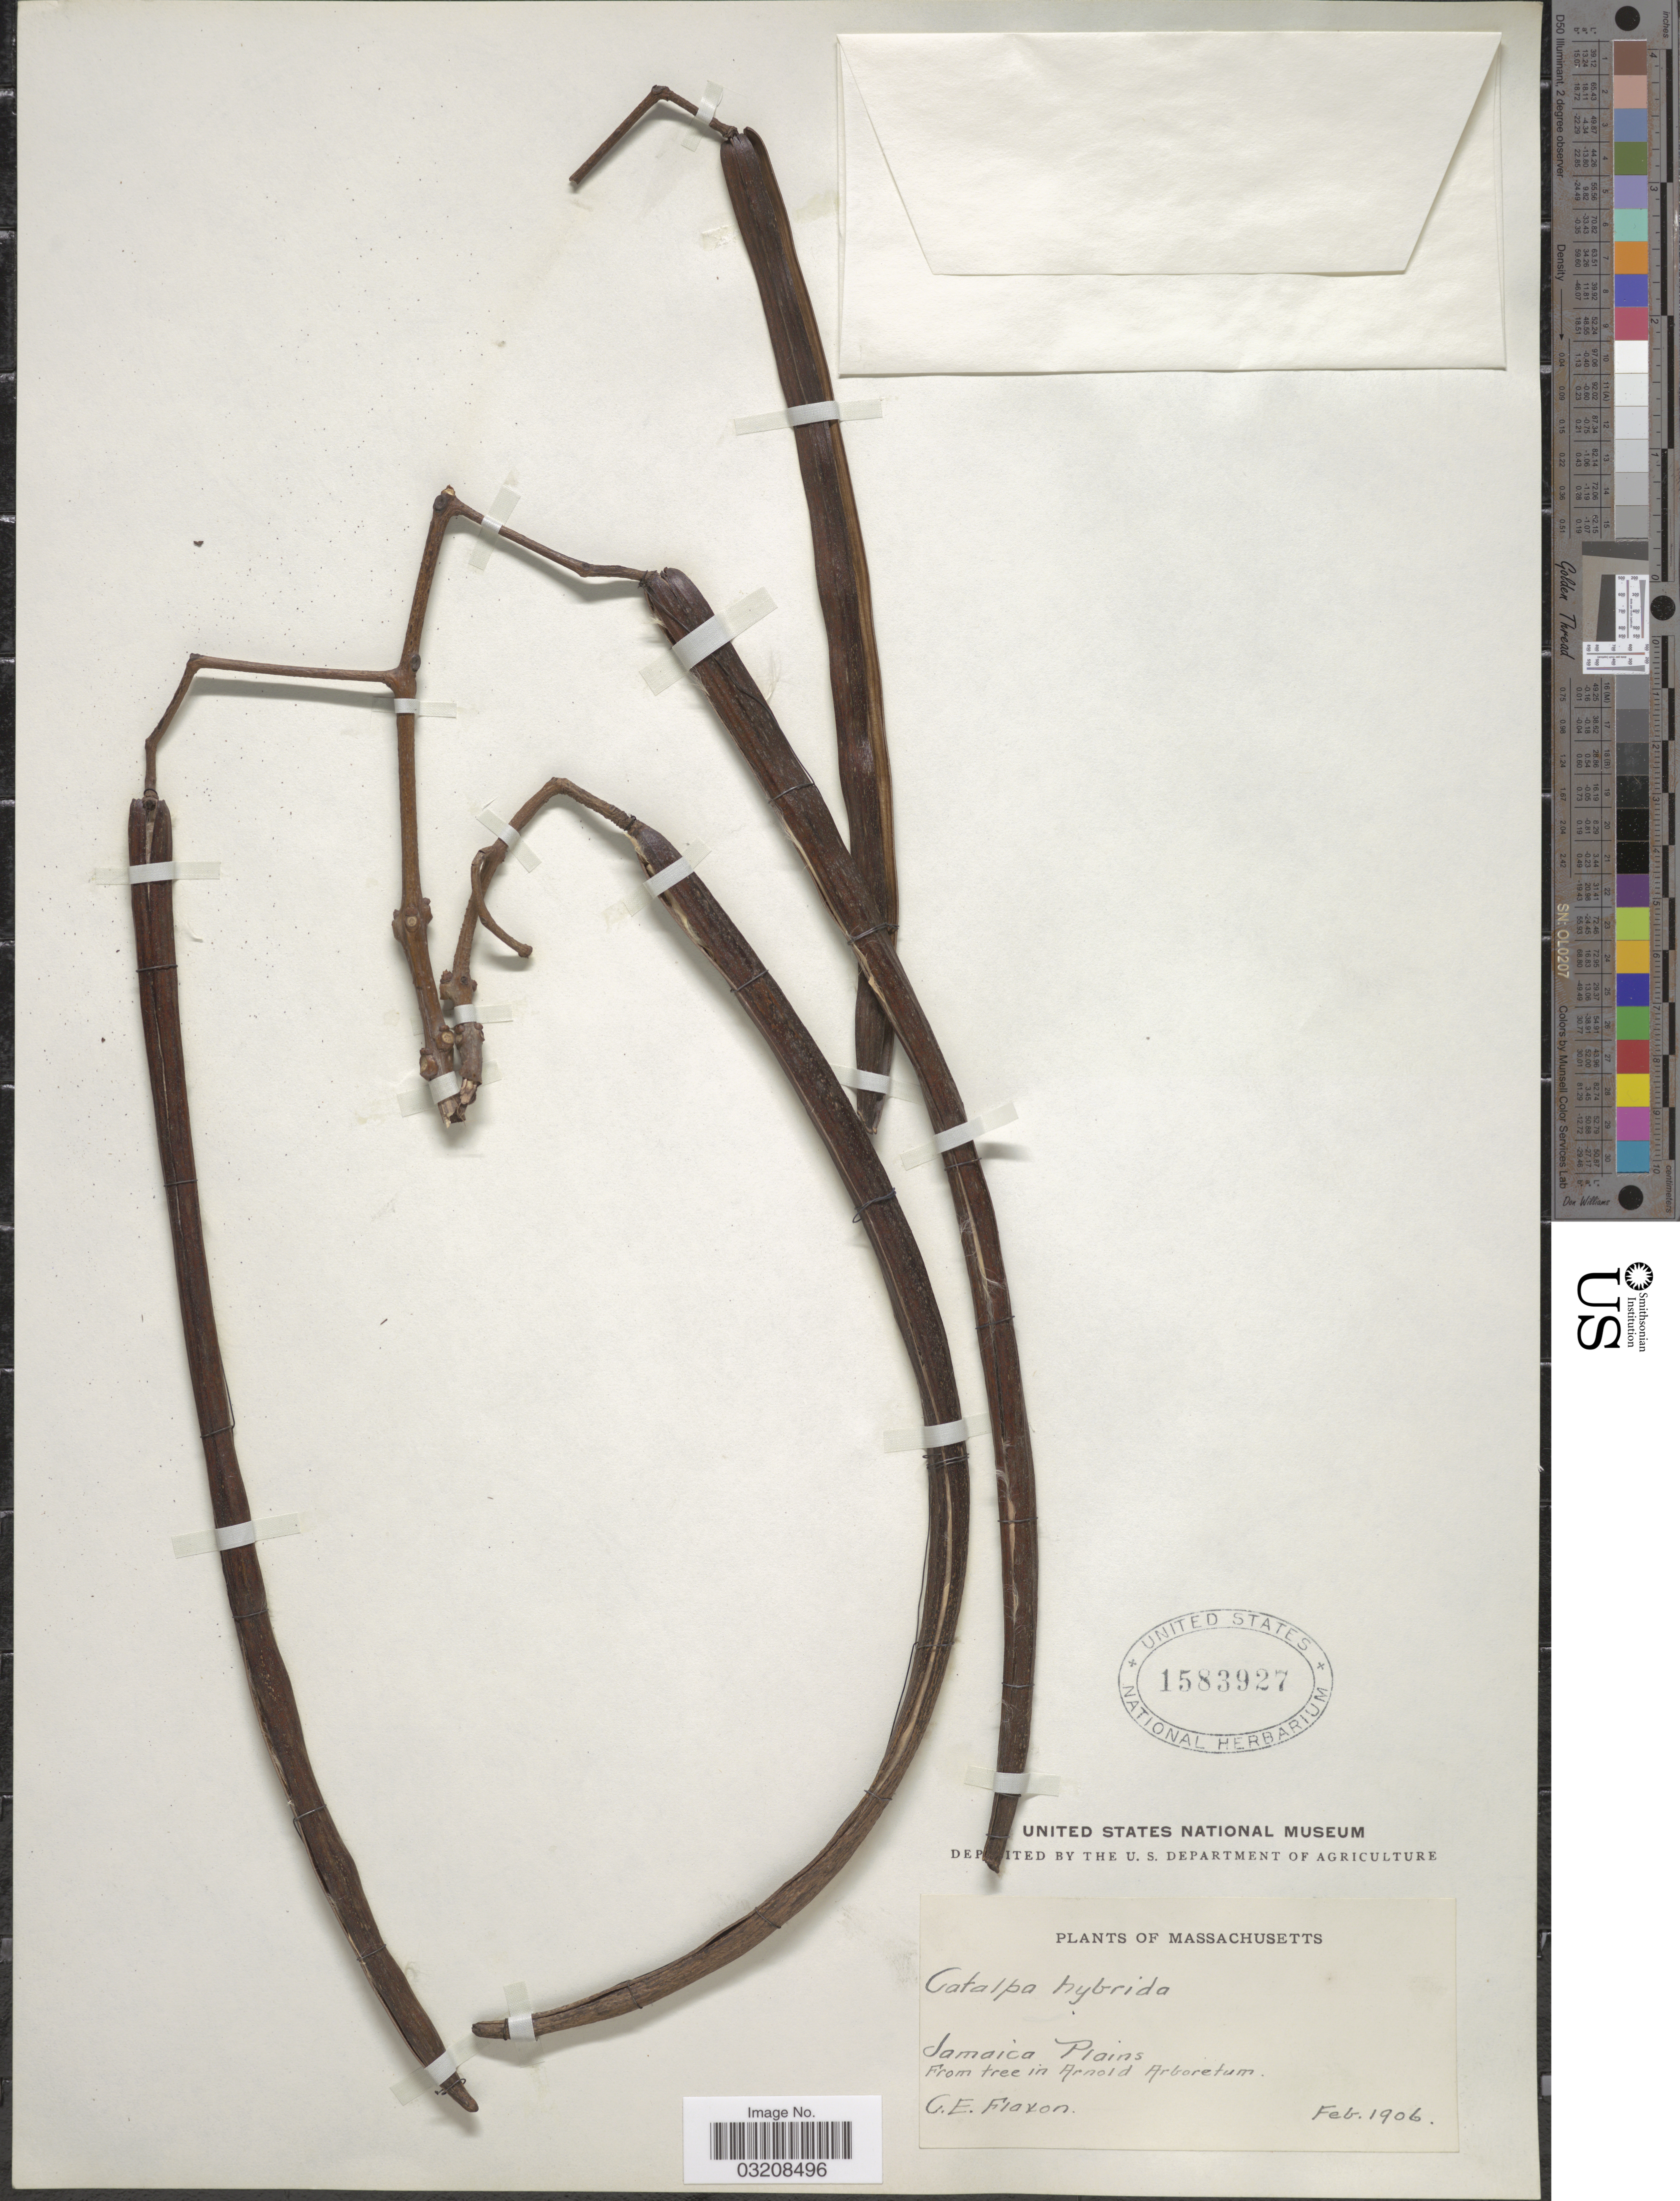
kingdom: Plantae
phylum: Tracheophyta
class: Magnoliopsida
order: Lamiales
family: Bignoniaceae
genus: Catalpa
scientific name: Catalpa hybrida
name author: L. Späth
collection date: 1906-02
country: United States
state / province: Massachusetts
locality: Jamaica Plains.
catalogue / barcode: US 1583927